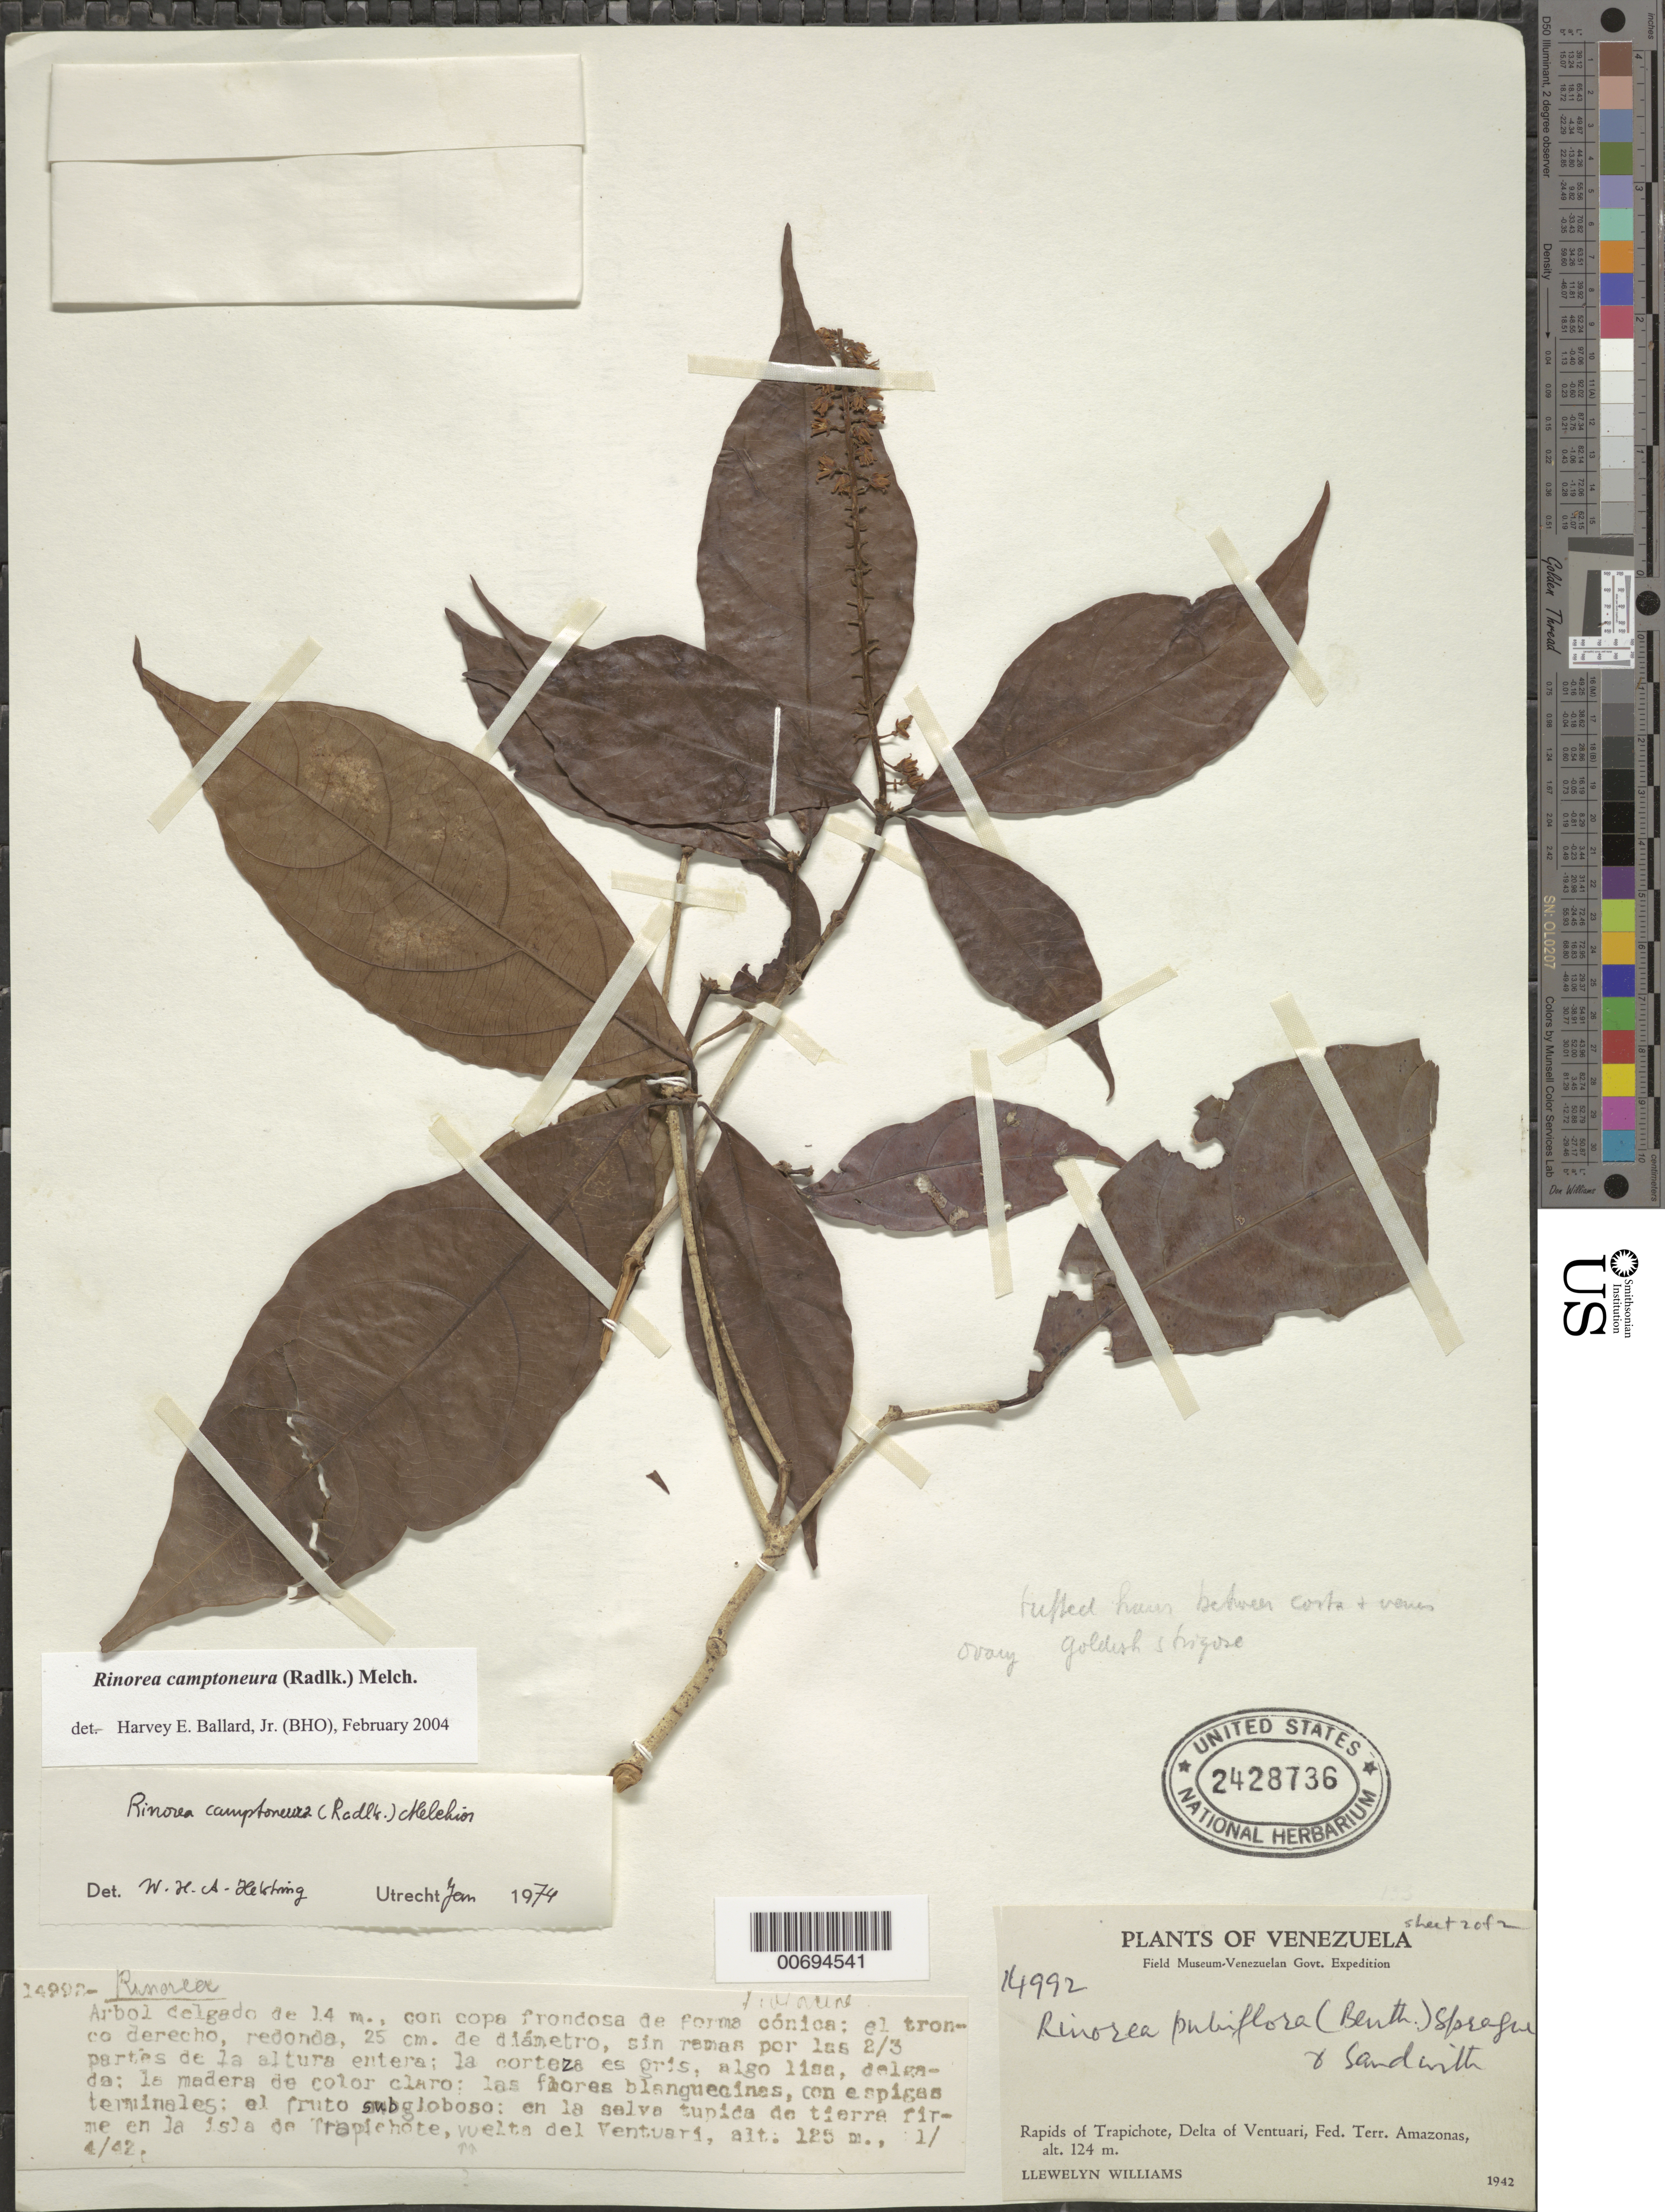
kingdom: Plantae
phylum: Tracheophyta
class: Magnoliopsida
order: Malpighiales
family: Violaceae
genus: Rinorea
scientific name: Rinorea camptoneura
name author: (Radlk.) Melch.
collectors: Ll. Williams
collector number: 14992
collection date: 1942-04-01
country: Venezuela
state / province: Amazonas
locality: Rapids of Trapichote, Delta of Ventuari, Fed. Terr. Amazonas. Isla de Trapichote, Vuelta del Ventuarí.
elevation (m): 124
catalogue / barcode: US 2428736